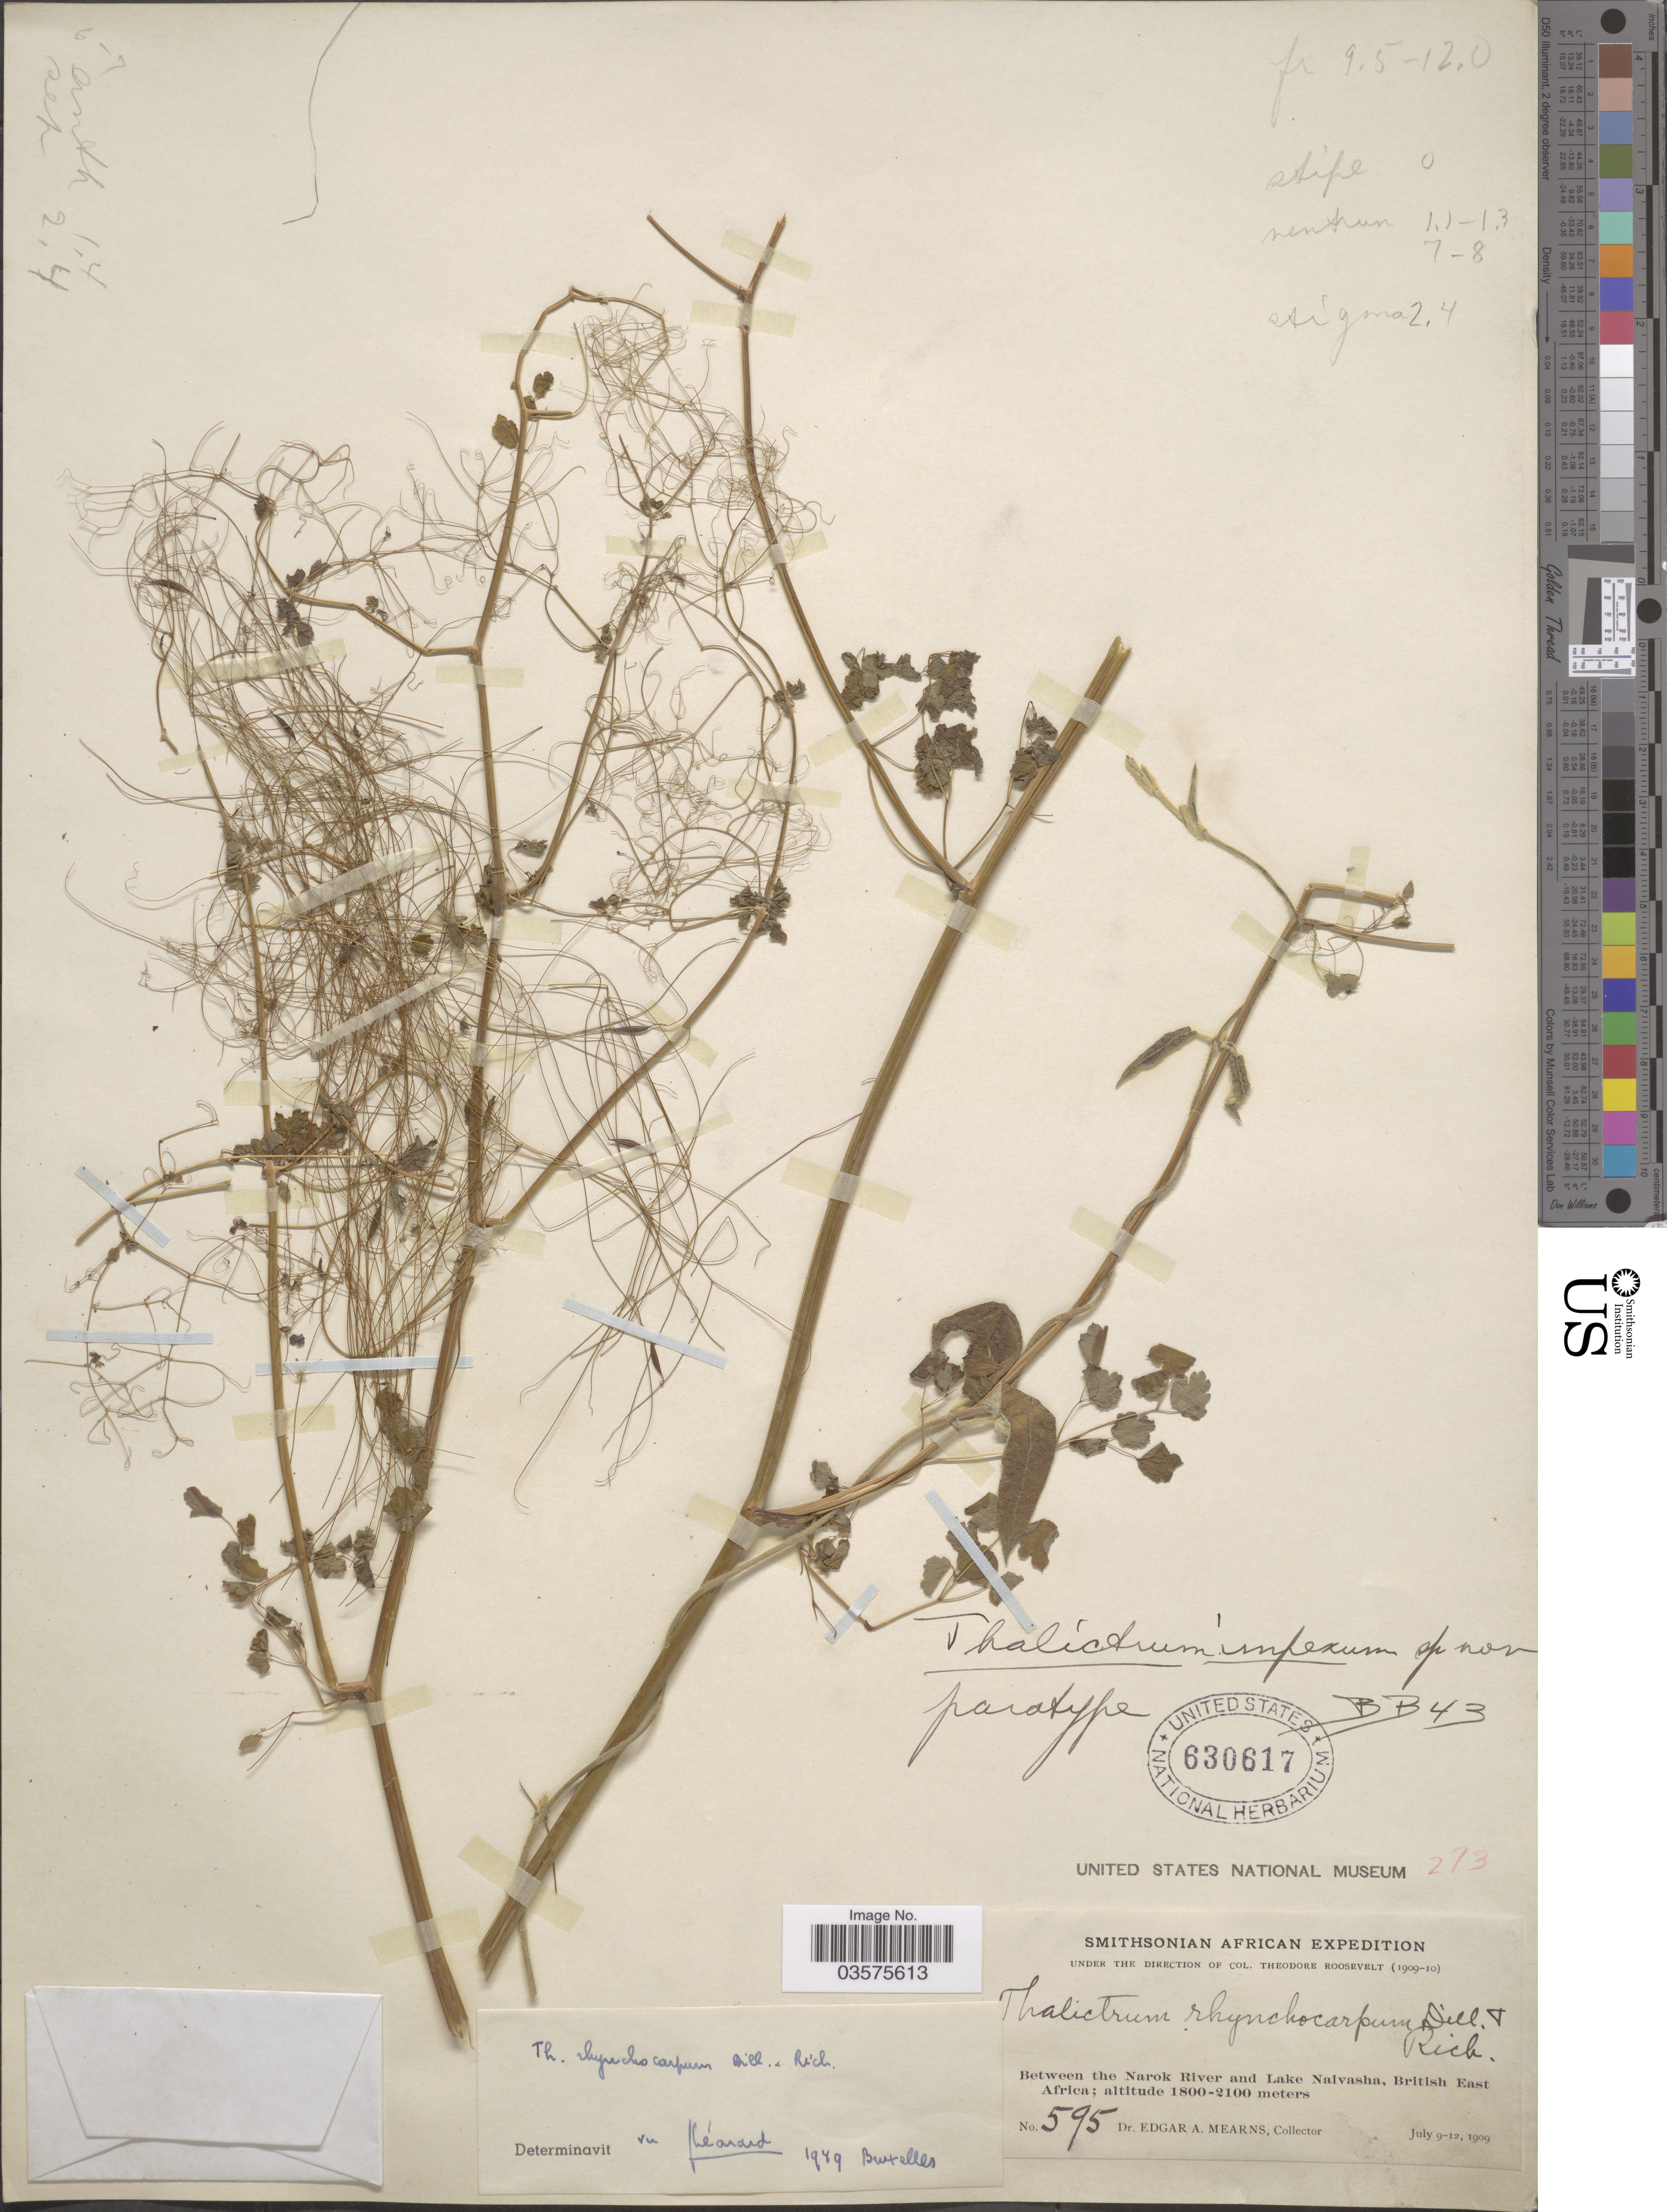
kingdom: Plantae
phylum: Tracheophyta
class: Magnoliopsida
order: Ranunculales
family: Ranunculaceae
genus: Thalictrum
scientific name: Thalictrum rhynchocarpum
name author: Quart.-Dill. & A. Rich.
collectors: E. A. Mearns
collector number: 595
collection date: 1909-07-09/1909-07-12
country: Kenya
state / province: Narok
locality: Between Narok River and Lake Naivasha, British East Africa.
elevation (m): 1800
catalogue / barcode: US 630617